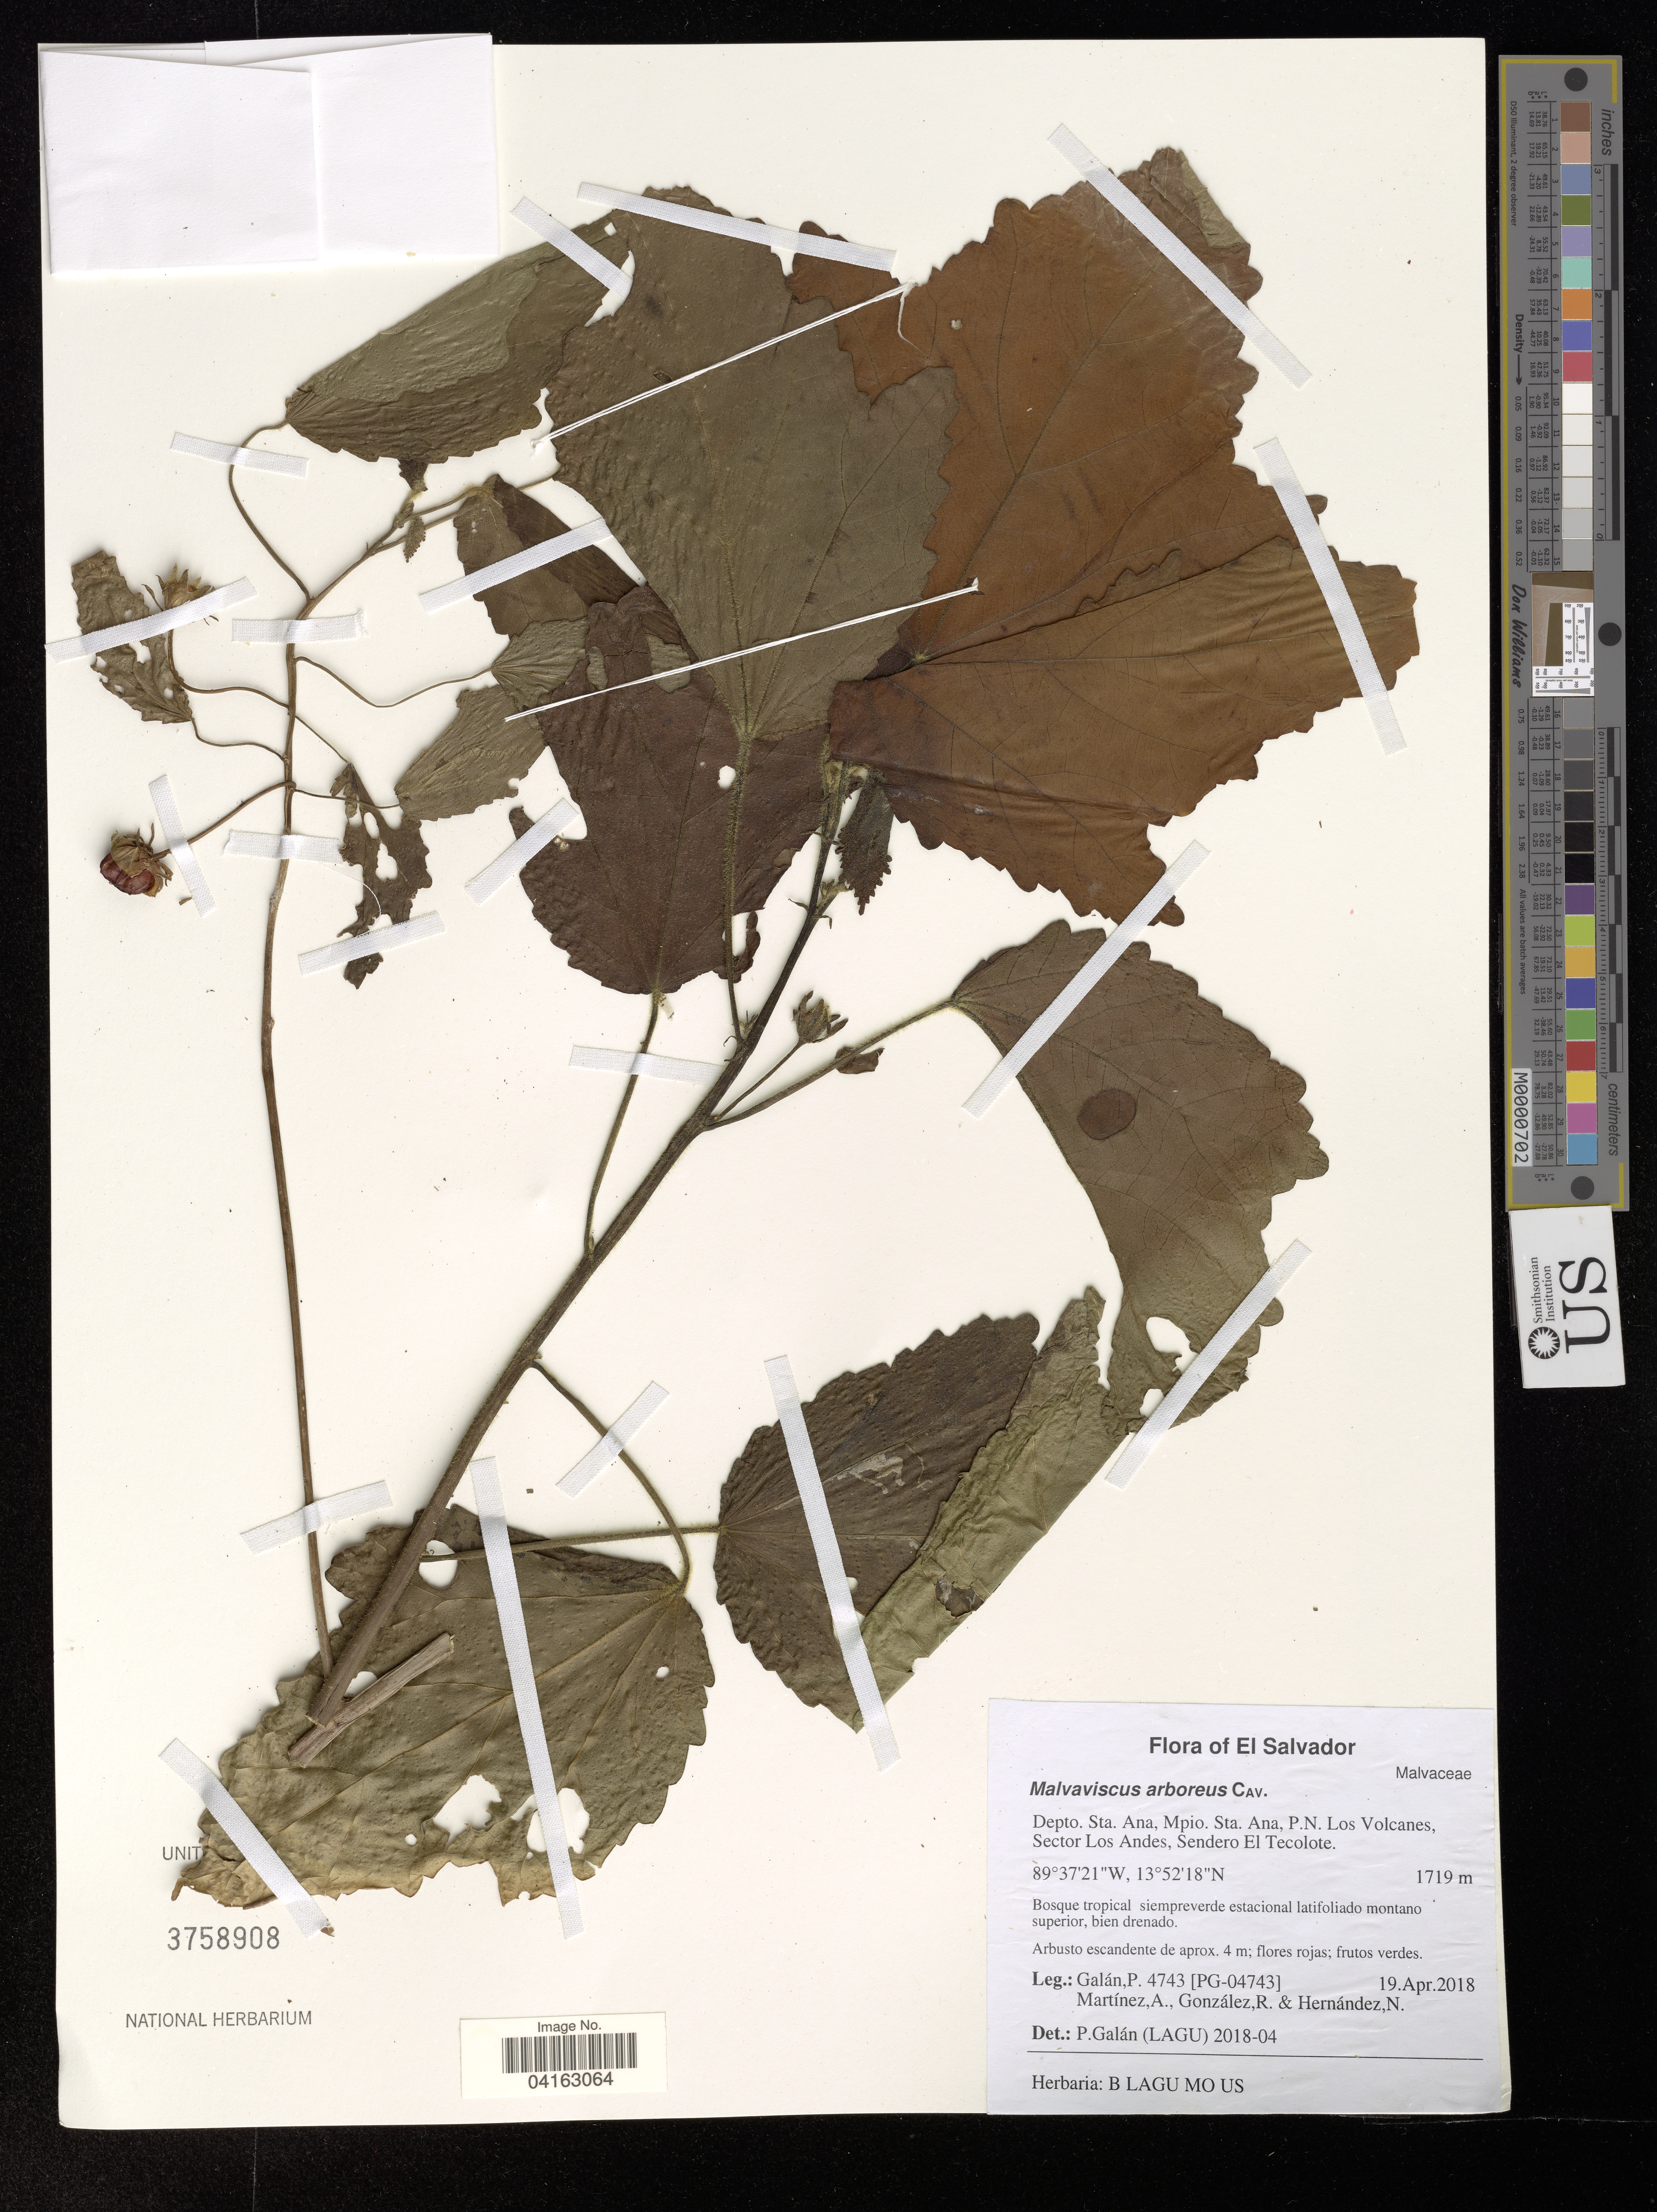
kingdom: Plantae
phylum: Tracheophyta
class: Magnoliopsida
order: Malvales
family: Malvaceae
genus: Malvaviscus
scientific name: Malvaviscus arboreus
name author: Cav.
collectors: P. Galan, A. Martinez, R. Gonzáles & N. Hernandez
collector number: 4743 / [PG-04743]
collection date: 2018-04-19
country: El Salvador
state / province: Santa Ana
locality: Depto. Sta. Ana, Mpio. Sta Ana, P.N. Los Volcanes, Sector Los Andes, Sendero El Tecolote.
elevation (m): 1719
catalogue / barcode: US 3758908